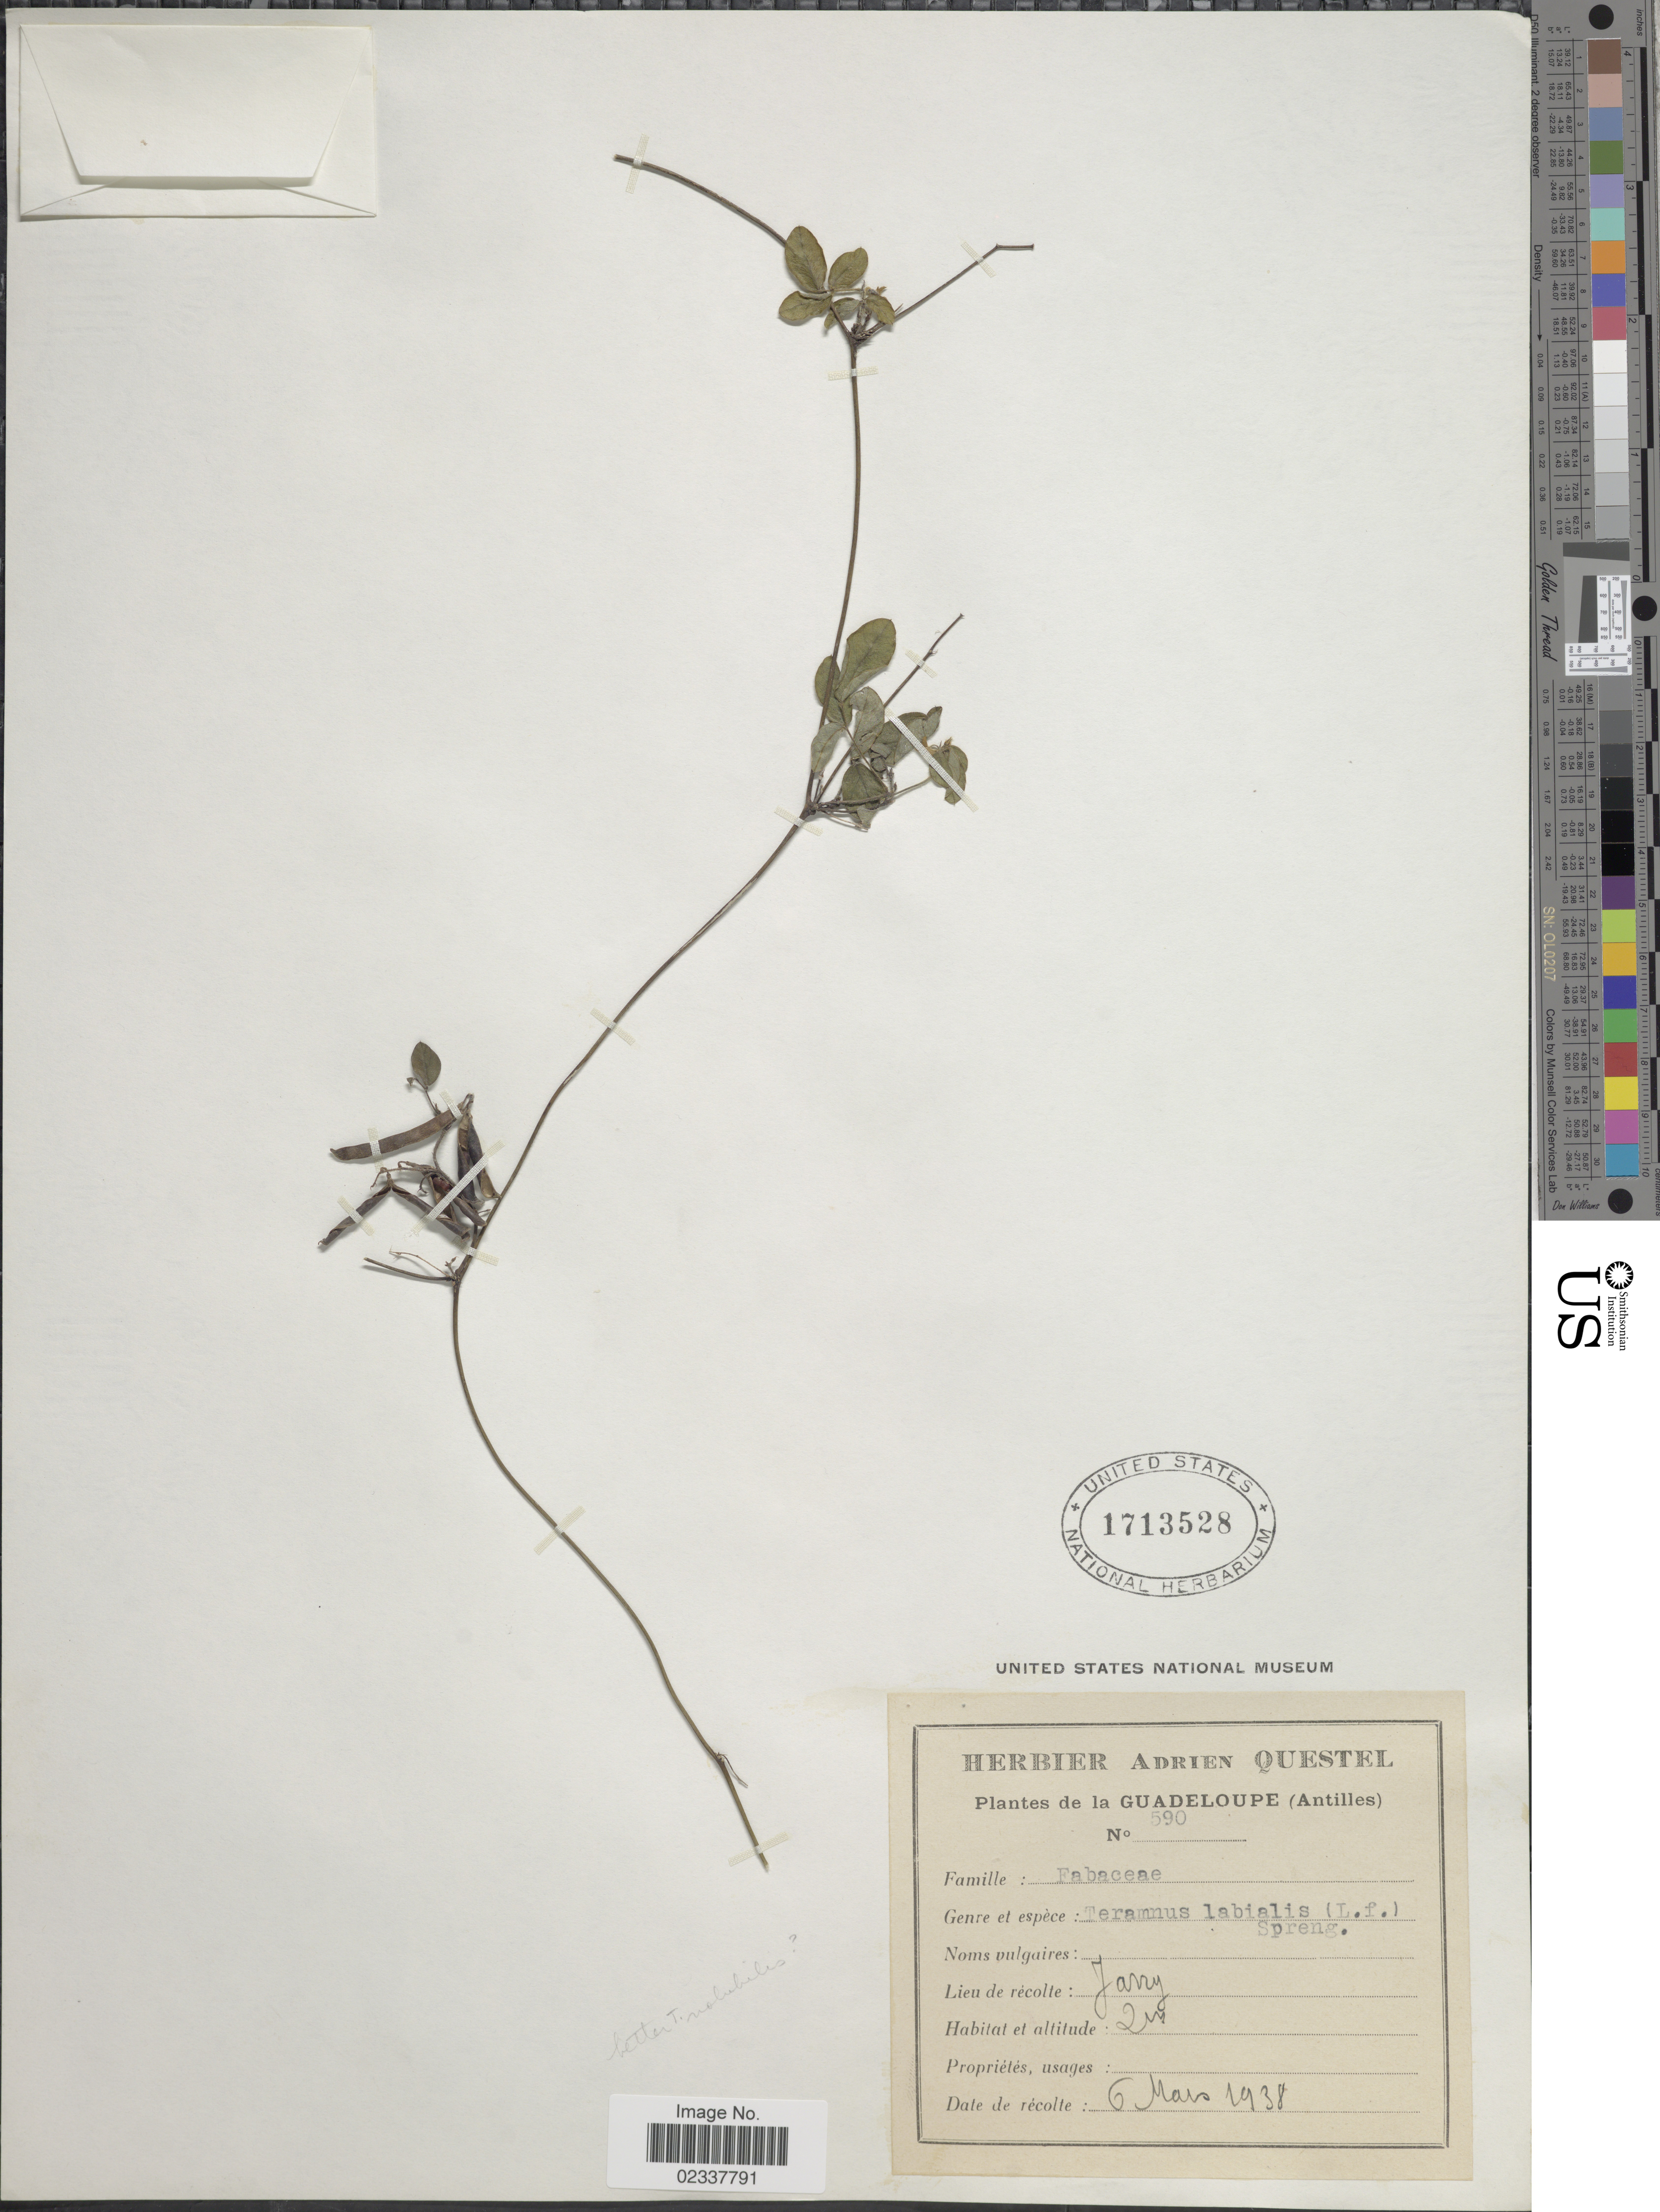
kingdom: Plantae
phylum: Tracheophyta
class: Magnoliopsida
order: Fabales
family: Fabaceae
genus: Teramnus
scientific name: Teramnus labialis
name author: (L. f.) Spreng.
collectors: ex herb. A. Questal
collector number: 590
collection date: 1938-03-06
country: Guadeloupe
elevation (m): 2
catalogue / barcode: US 1713528